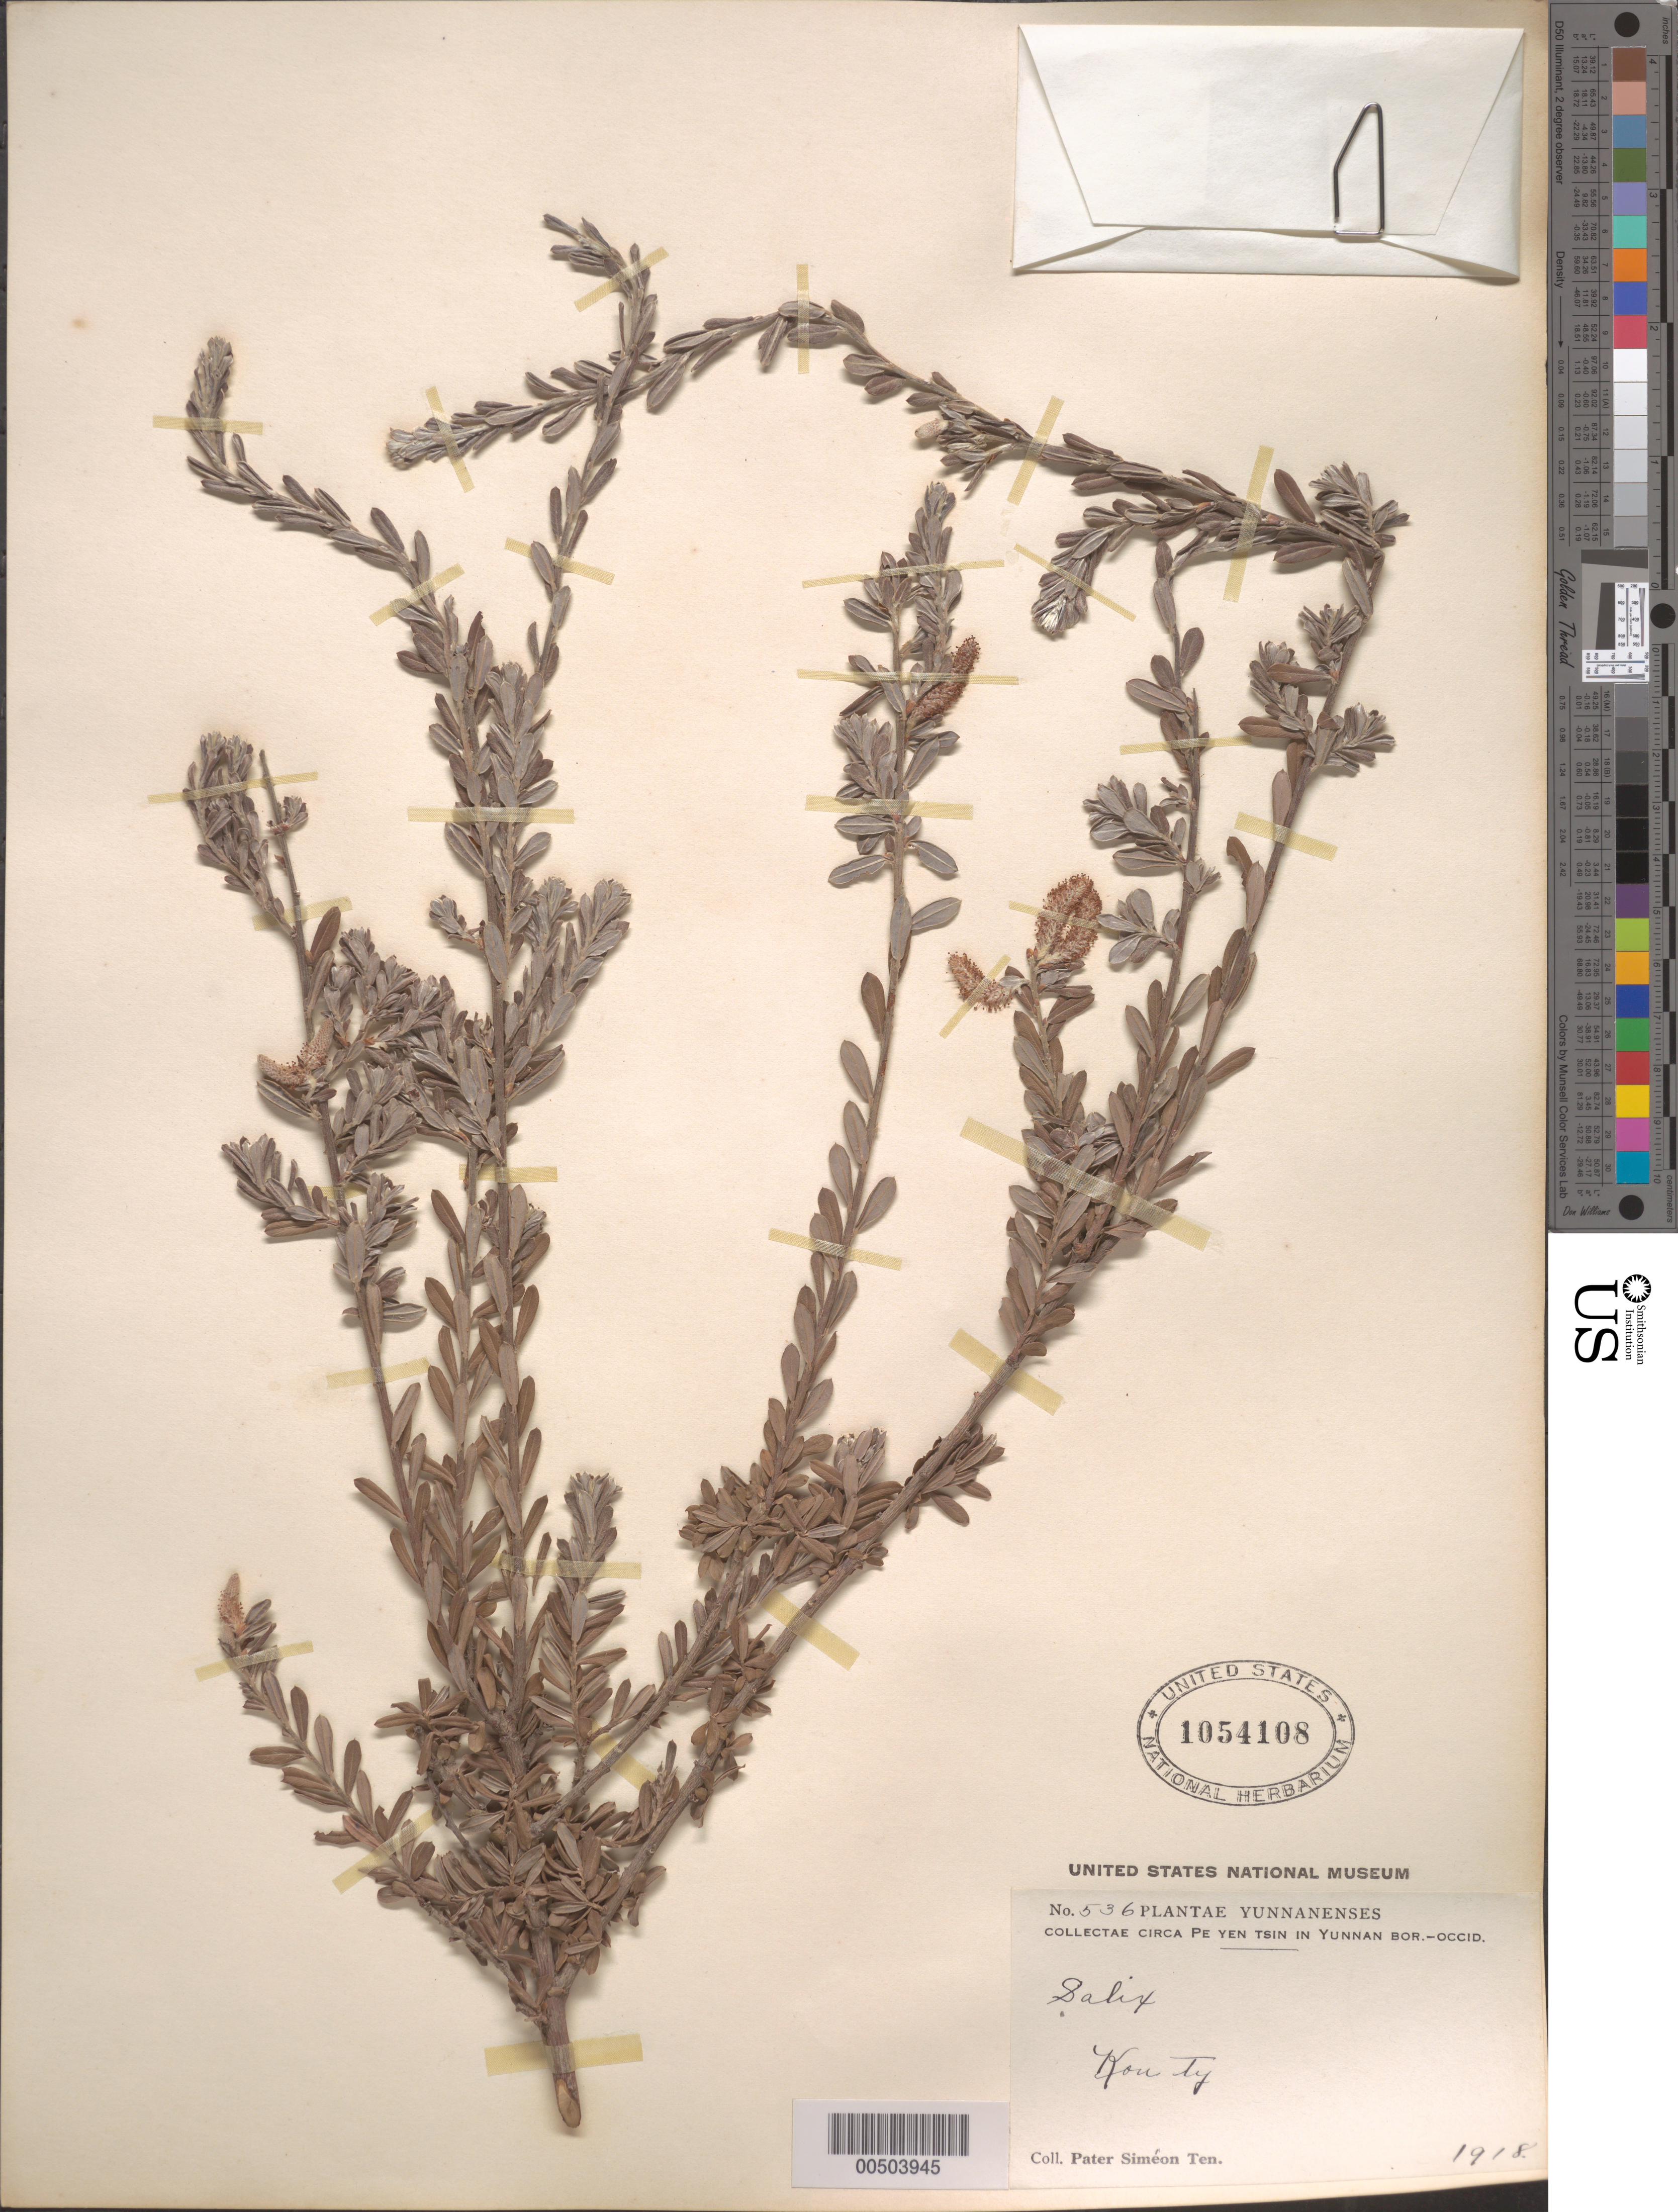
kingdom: Plantae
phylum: Tracheophyta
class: Magnoliopsida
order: Malpighiales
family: Salicaceae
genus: Salix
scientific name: Salix sp.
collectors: P. S. Ten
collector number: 536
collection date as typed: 1918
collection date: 1918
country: China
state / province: Yunnan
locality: Yen Tsin District (Yentsing-hsien or Yanjin?)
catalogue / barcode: US 1054108